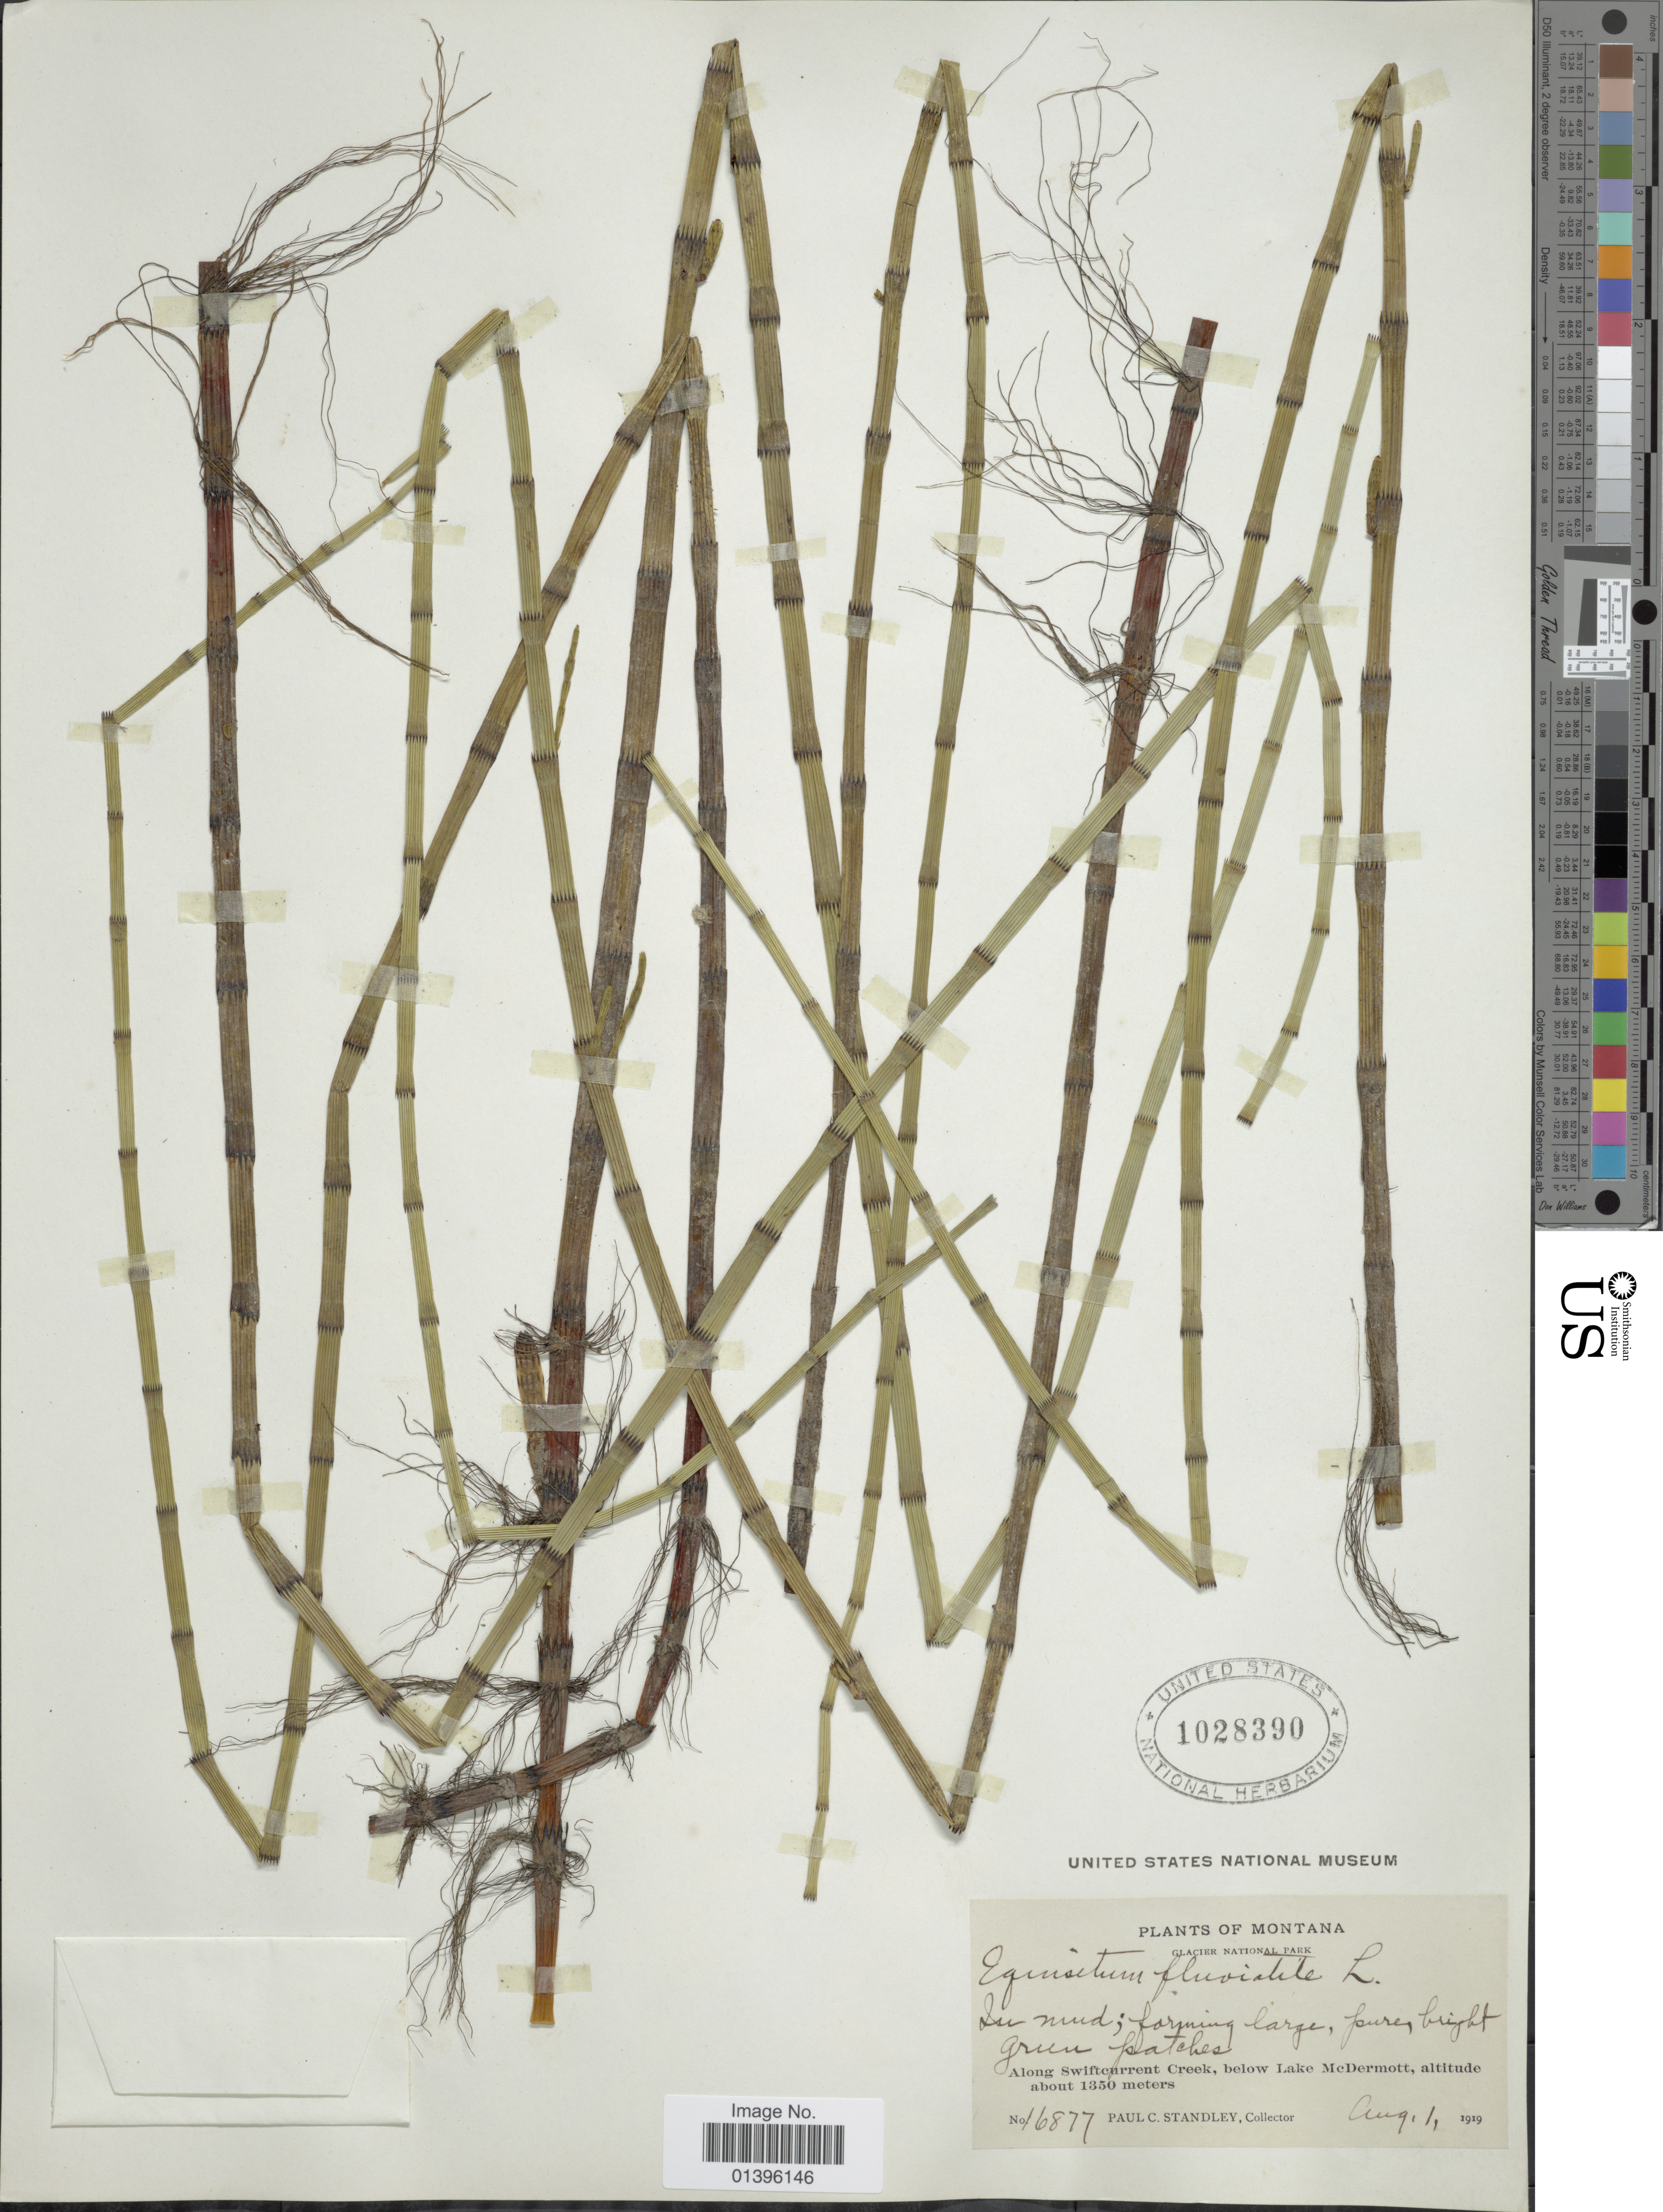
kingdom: Plantae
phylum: Tracheophyta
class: Polypodiopsida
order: Equisetales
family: Equisetaceae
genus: Equisetum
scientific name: Equisetum fluviatile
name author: L.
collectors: P. C. Standley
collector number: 16877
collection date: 1919-08-01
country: United States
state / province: Montana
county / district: Glacier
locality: Glacier National Park. Along Swiftcurrent Creek, below Lake McDermott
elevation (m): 1350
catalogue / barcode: US 1028390